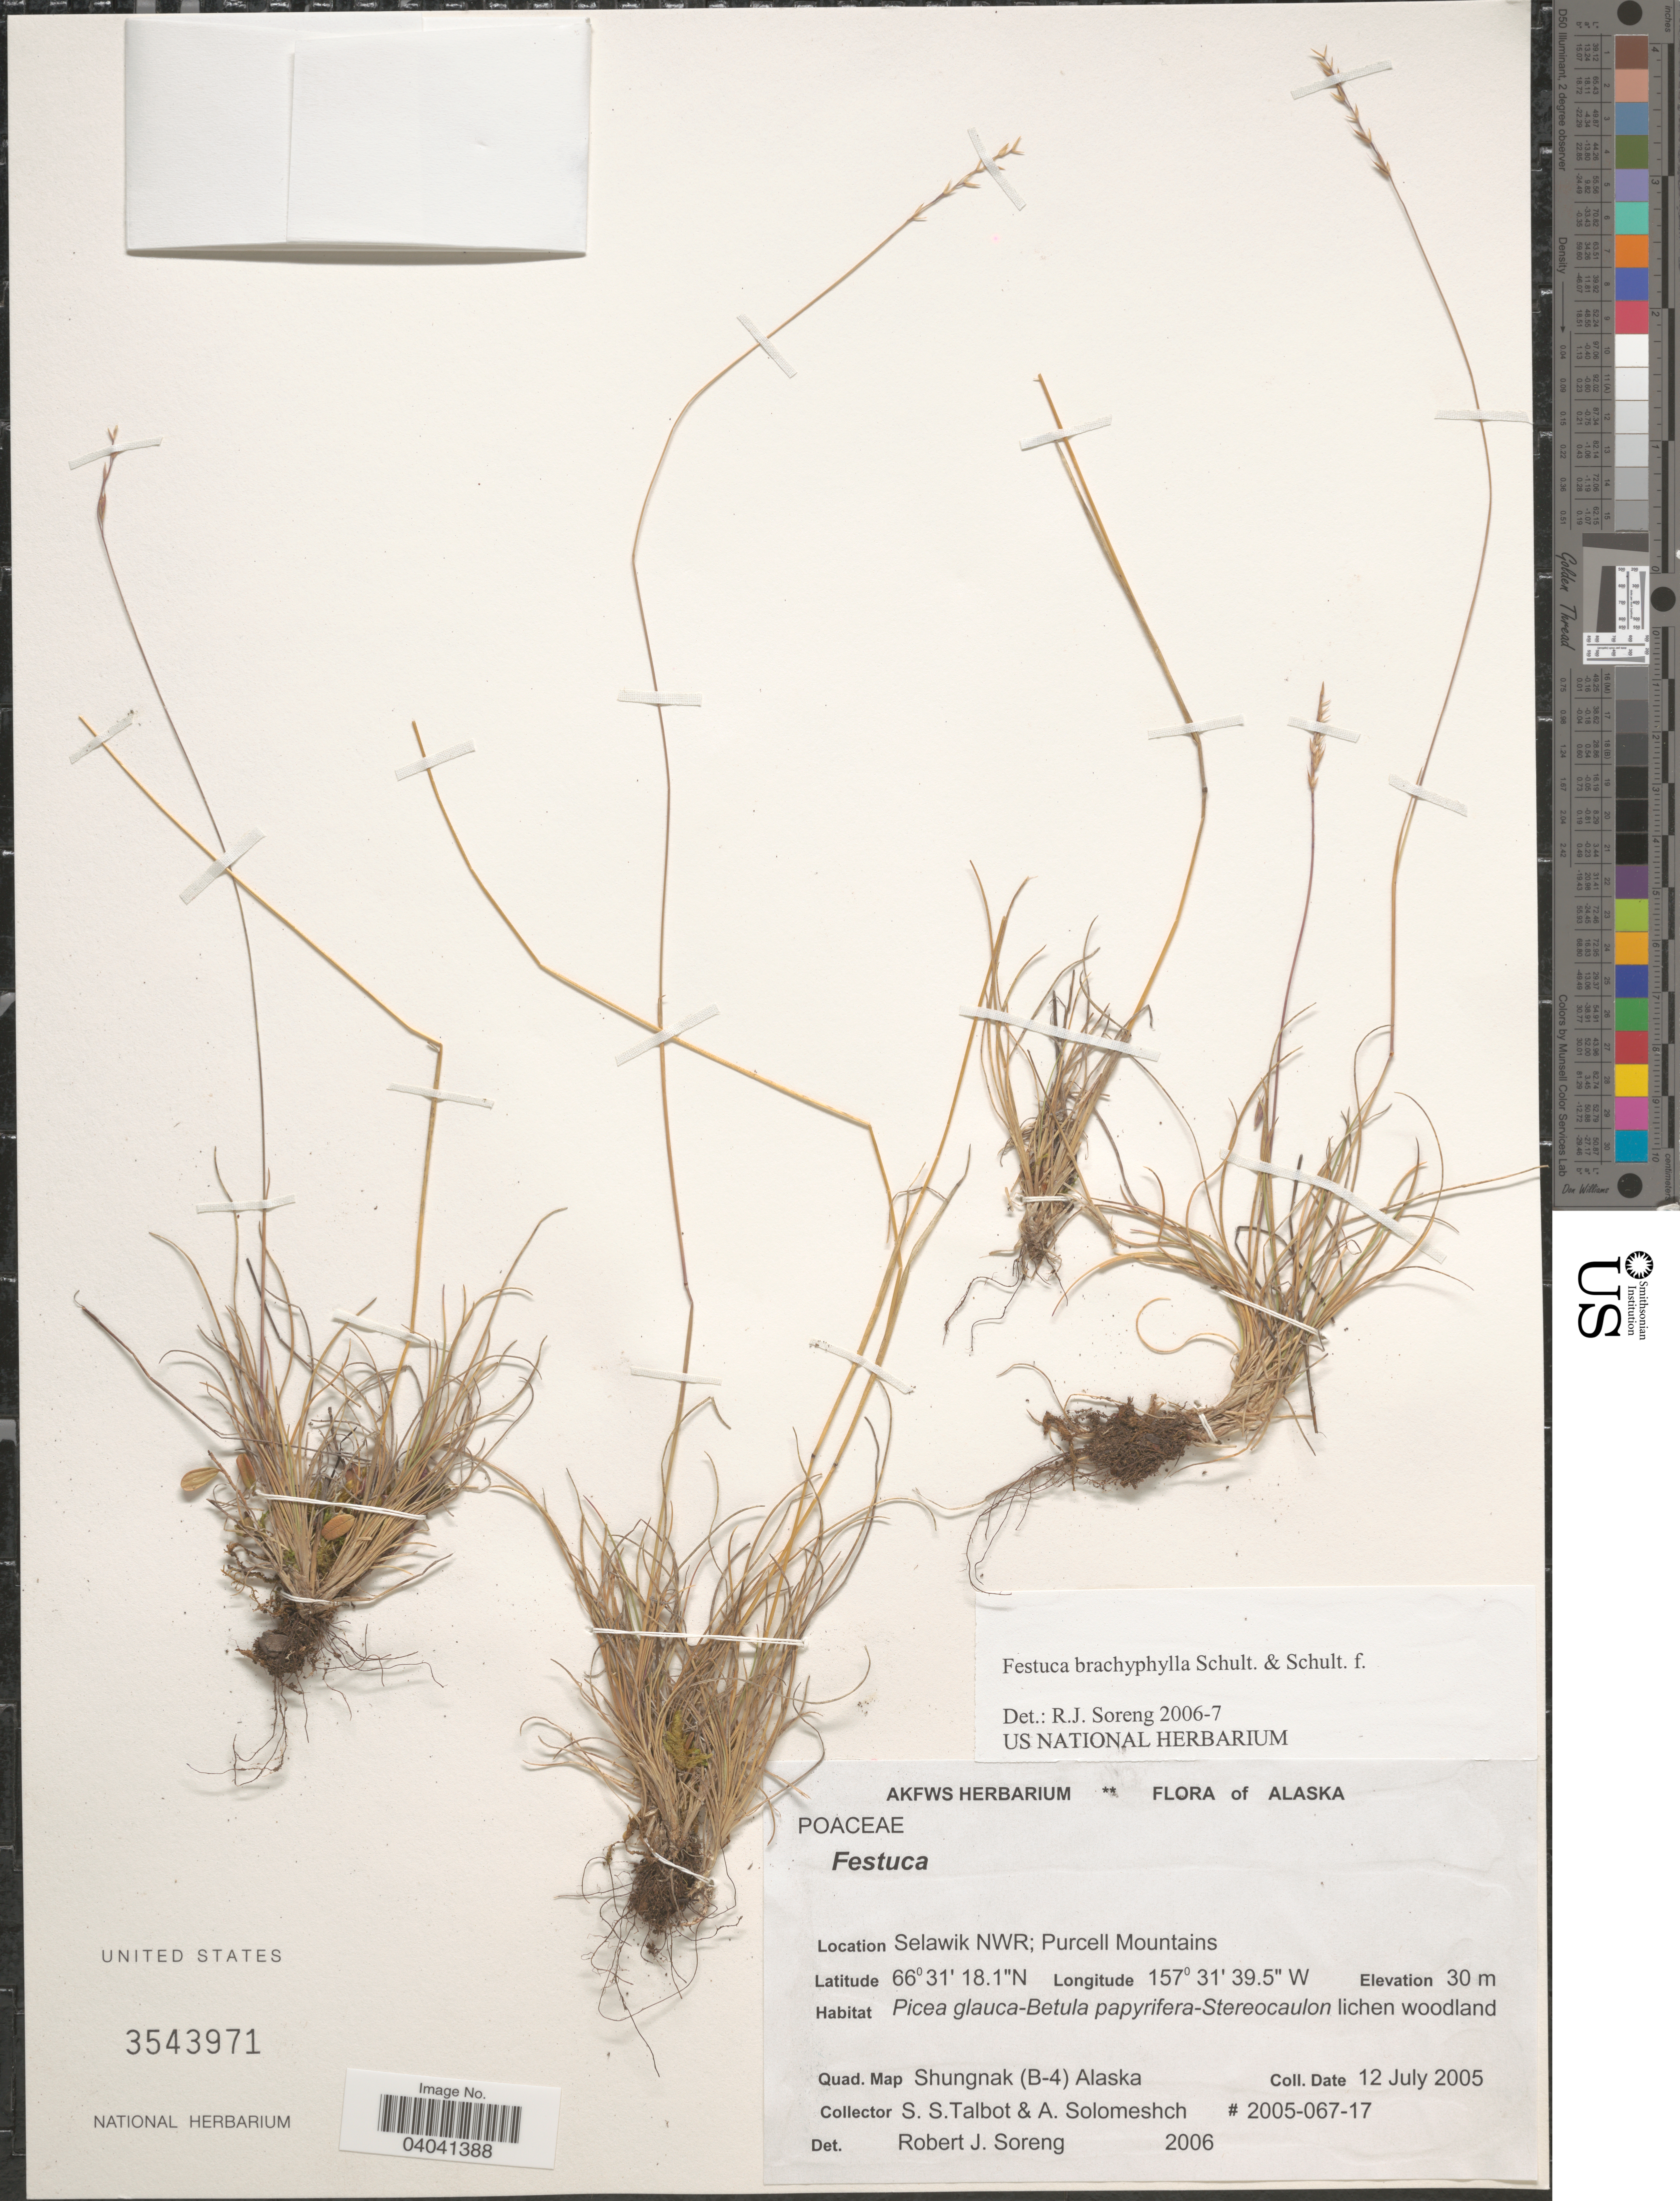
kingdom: Plantae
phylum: Tracheophyta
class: Liliopsida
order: Poales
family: Poaceae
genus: Festuca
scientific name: Festuca brachyphylla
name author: Schult. & Schult. f.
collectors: S. S. Talbot & A. Solomeshch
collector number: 2005-067-17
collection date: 2005-07-12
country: United States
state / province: Alaska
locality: Selawik NWR; Purcell Mountains. Quad. Map Shungnak (B-4) Alaska.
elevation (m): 30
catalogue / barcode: US 3543971